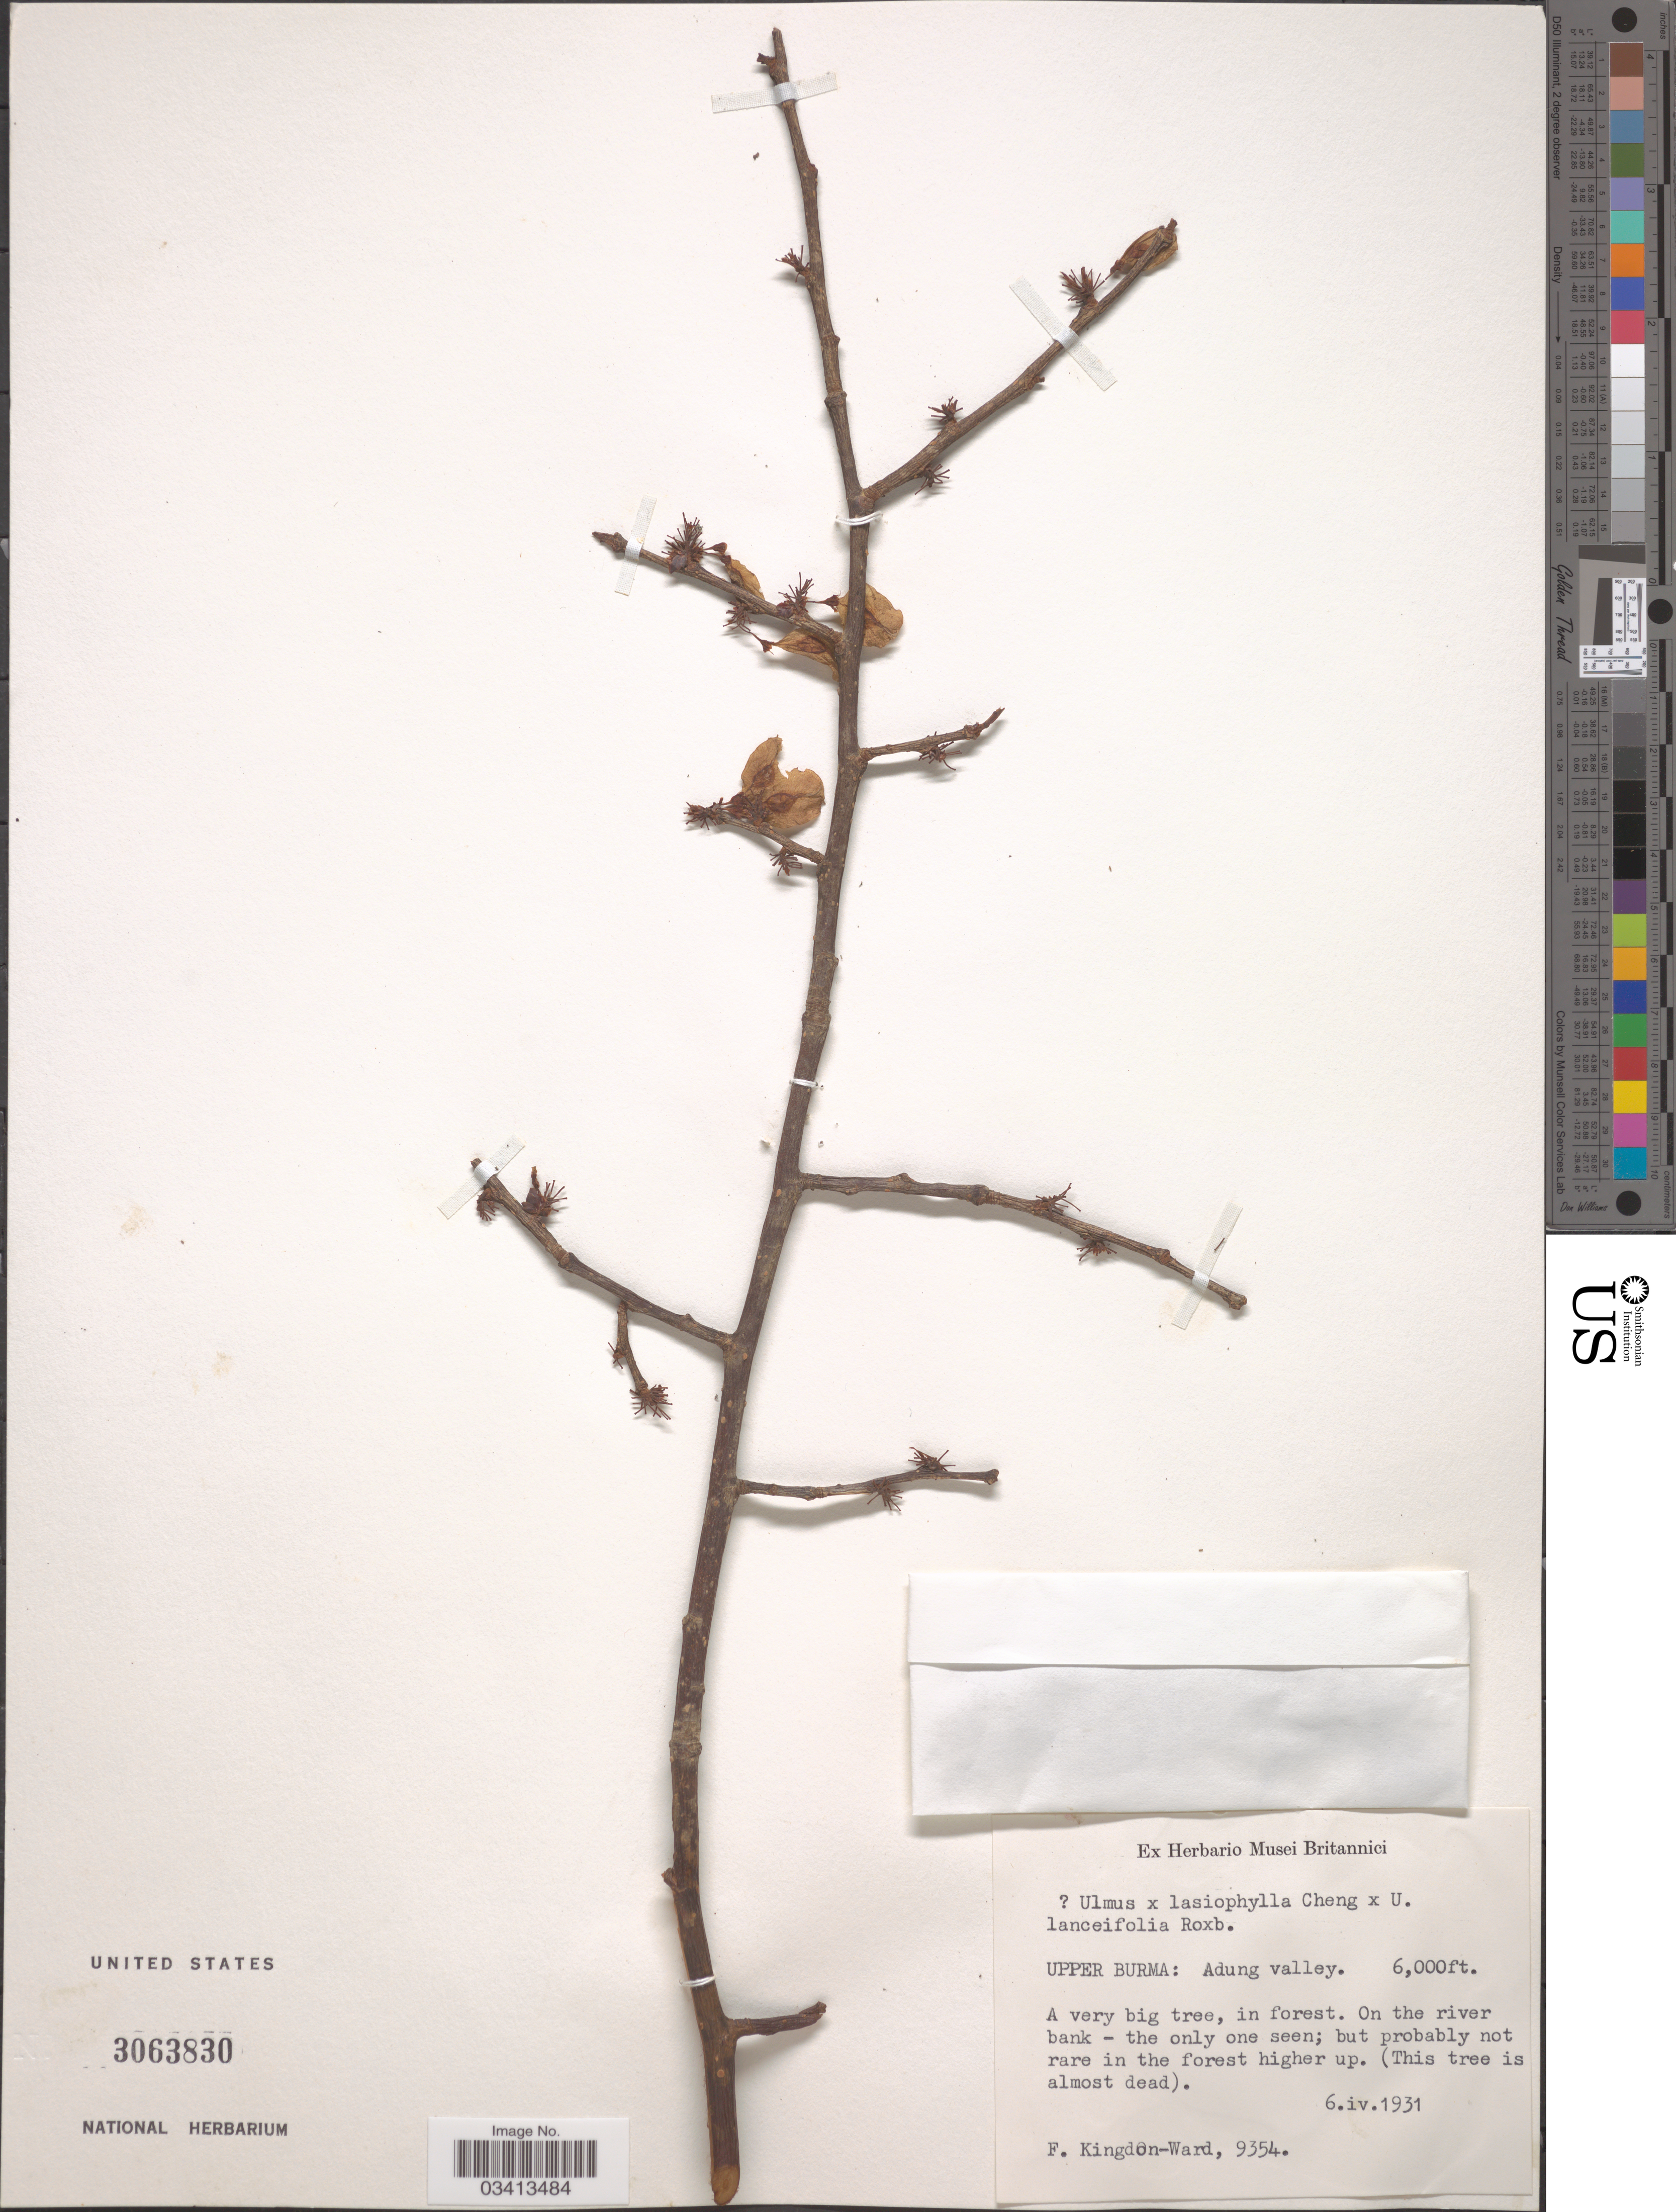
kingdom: Plantae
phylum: Tracheophyta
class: Magnoliopsida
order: Rosales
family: Ulmaceae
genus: Ulmus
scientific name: Ulmus lasiophylla x U. lanceifolia Roxb.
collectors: F. Kingdon Ward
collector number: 9354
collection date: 1931-04-06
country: Myanmar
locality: Upper Burma: Adung valley.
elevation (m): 1829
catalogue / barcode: US 3063830